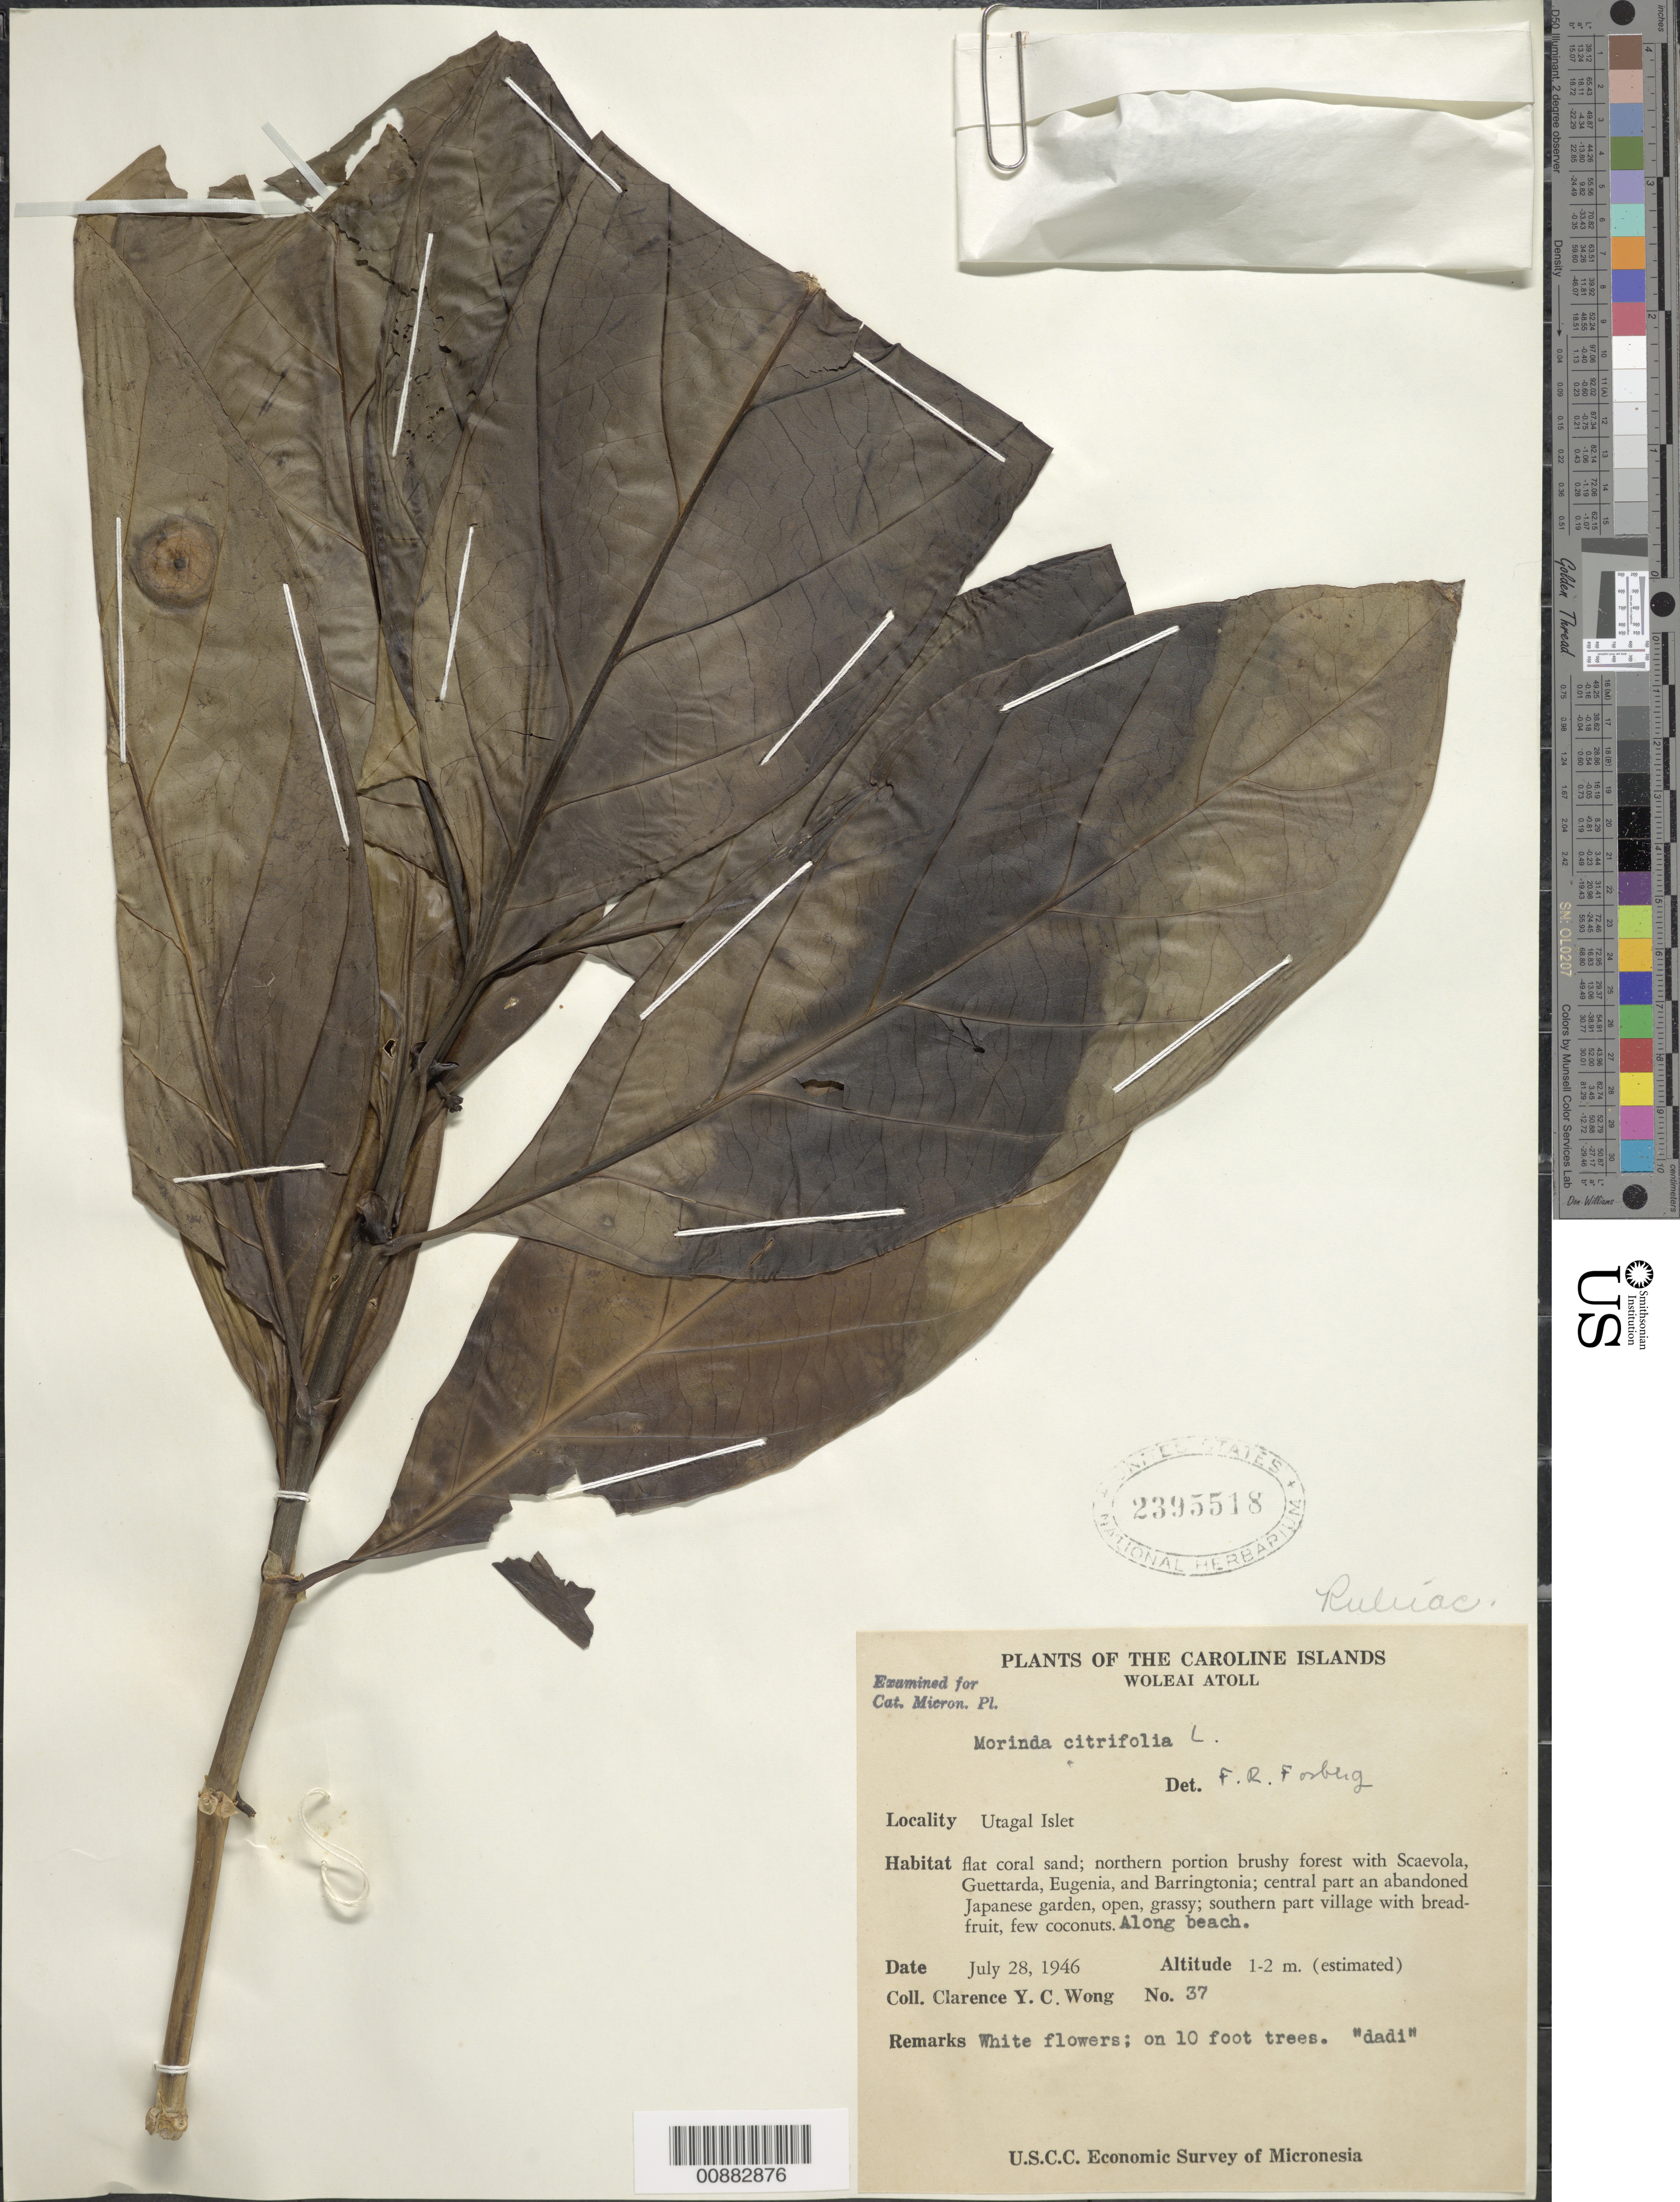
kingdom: Plantae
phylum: Tracheophyta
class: Magnoliopsida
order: Gentianales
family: Rubiaceae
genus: Morinda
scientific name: Morinda citrifolia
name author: L.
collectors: C. Wong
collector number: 37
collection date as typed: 28 Jul 1946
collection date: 1946-07-28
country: Micronesia, Federated States of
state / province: Yap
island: Woleai Atoll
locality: Utagal Islet, S part of village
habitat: Flat coral sand, N portion brushy forest w mixed shrubs, central part abandoned Japanese garden, open grassy. Along beach.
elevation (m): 1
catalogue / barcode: US 2395518